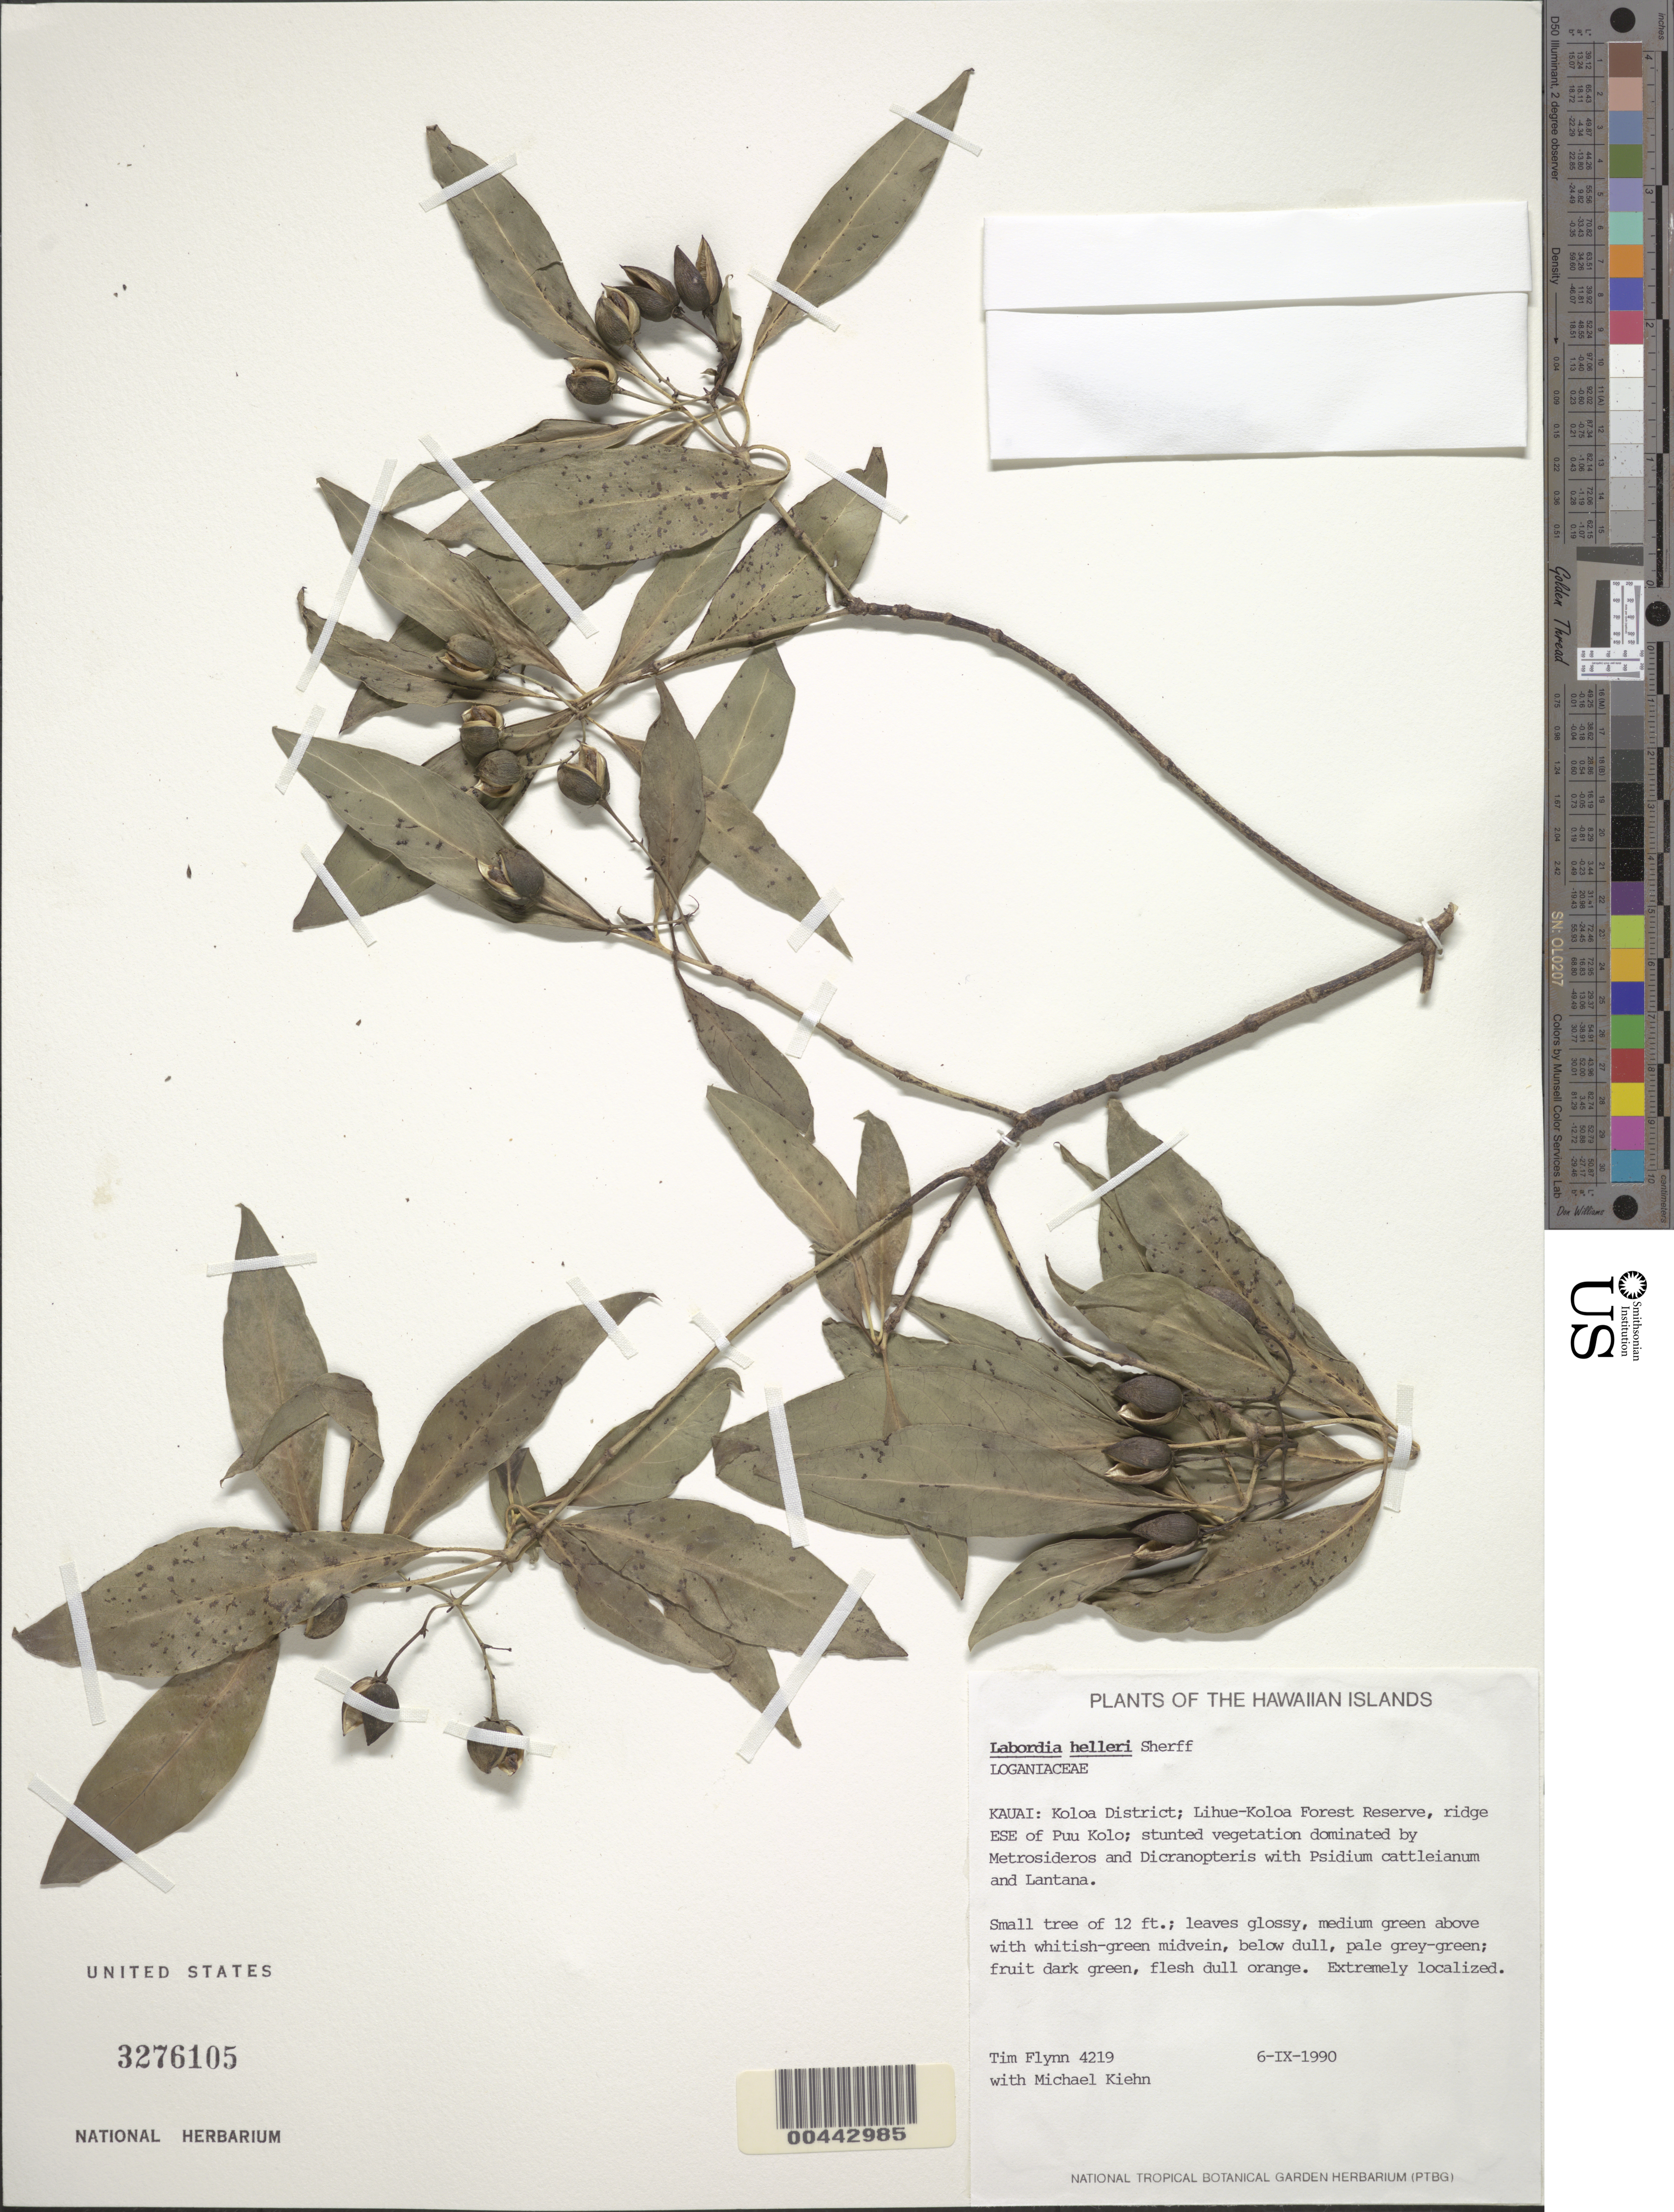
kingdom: Plantae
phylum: Tracheophyta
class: Magnoliopsida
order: Gentianales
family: Loganiaceae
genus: Geniostoma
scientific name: Geniostoma helleri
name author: (Sherff) Byng & Christenh.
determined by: Wagner, W. L., (BOT), Smithsonian Institution - National Museum of Natural History (UNITED STATES)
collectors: T. W. Flynn & M. Kiehn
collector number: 4219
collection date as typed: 6 Sep 1990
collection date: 1990-09-06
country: United States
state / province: Hawaii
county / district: Kauai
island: Kaua'i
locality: Koloa District; Lihue-Koloa Forest Reserve, ridge ESE of Puu Kolo.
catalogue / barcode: US 3276105